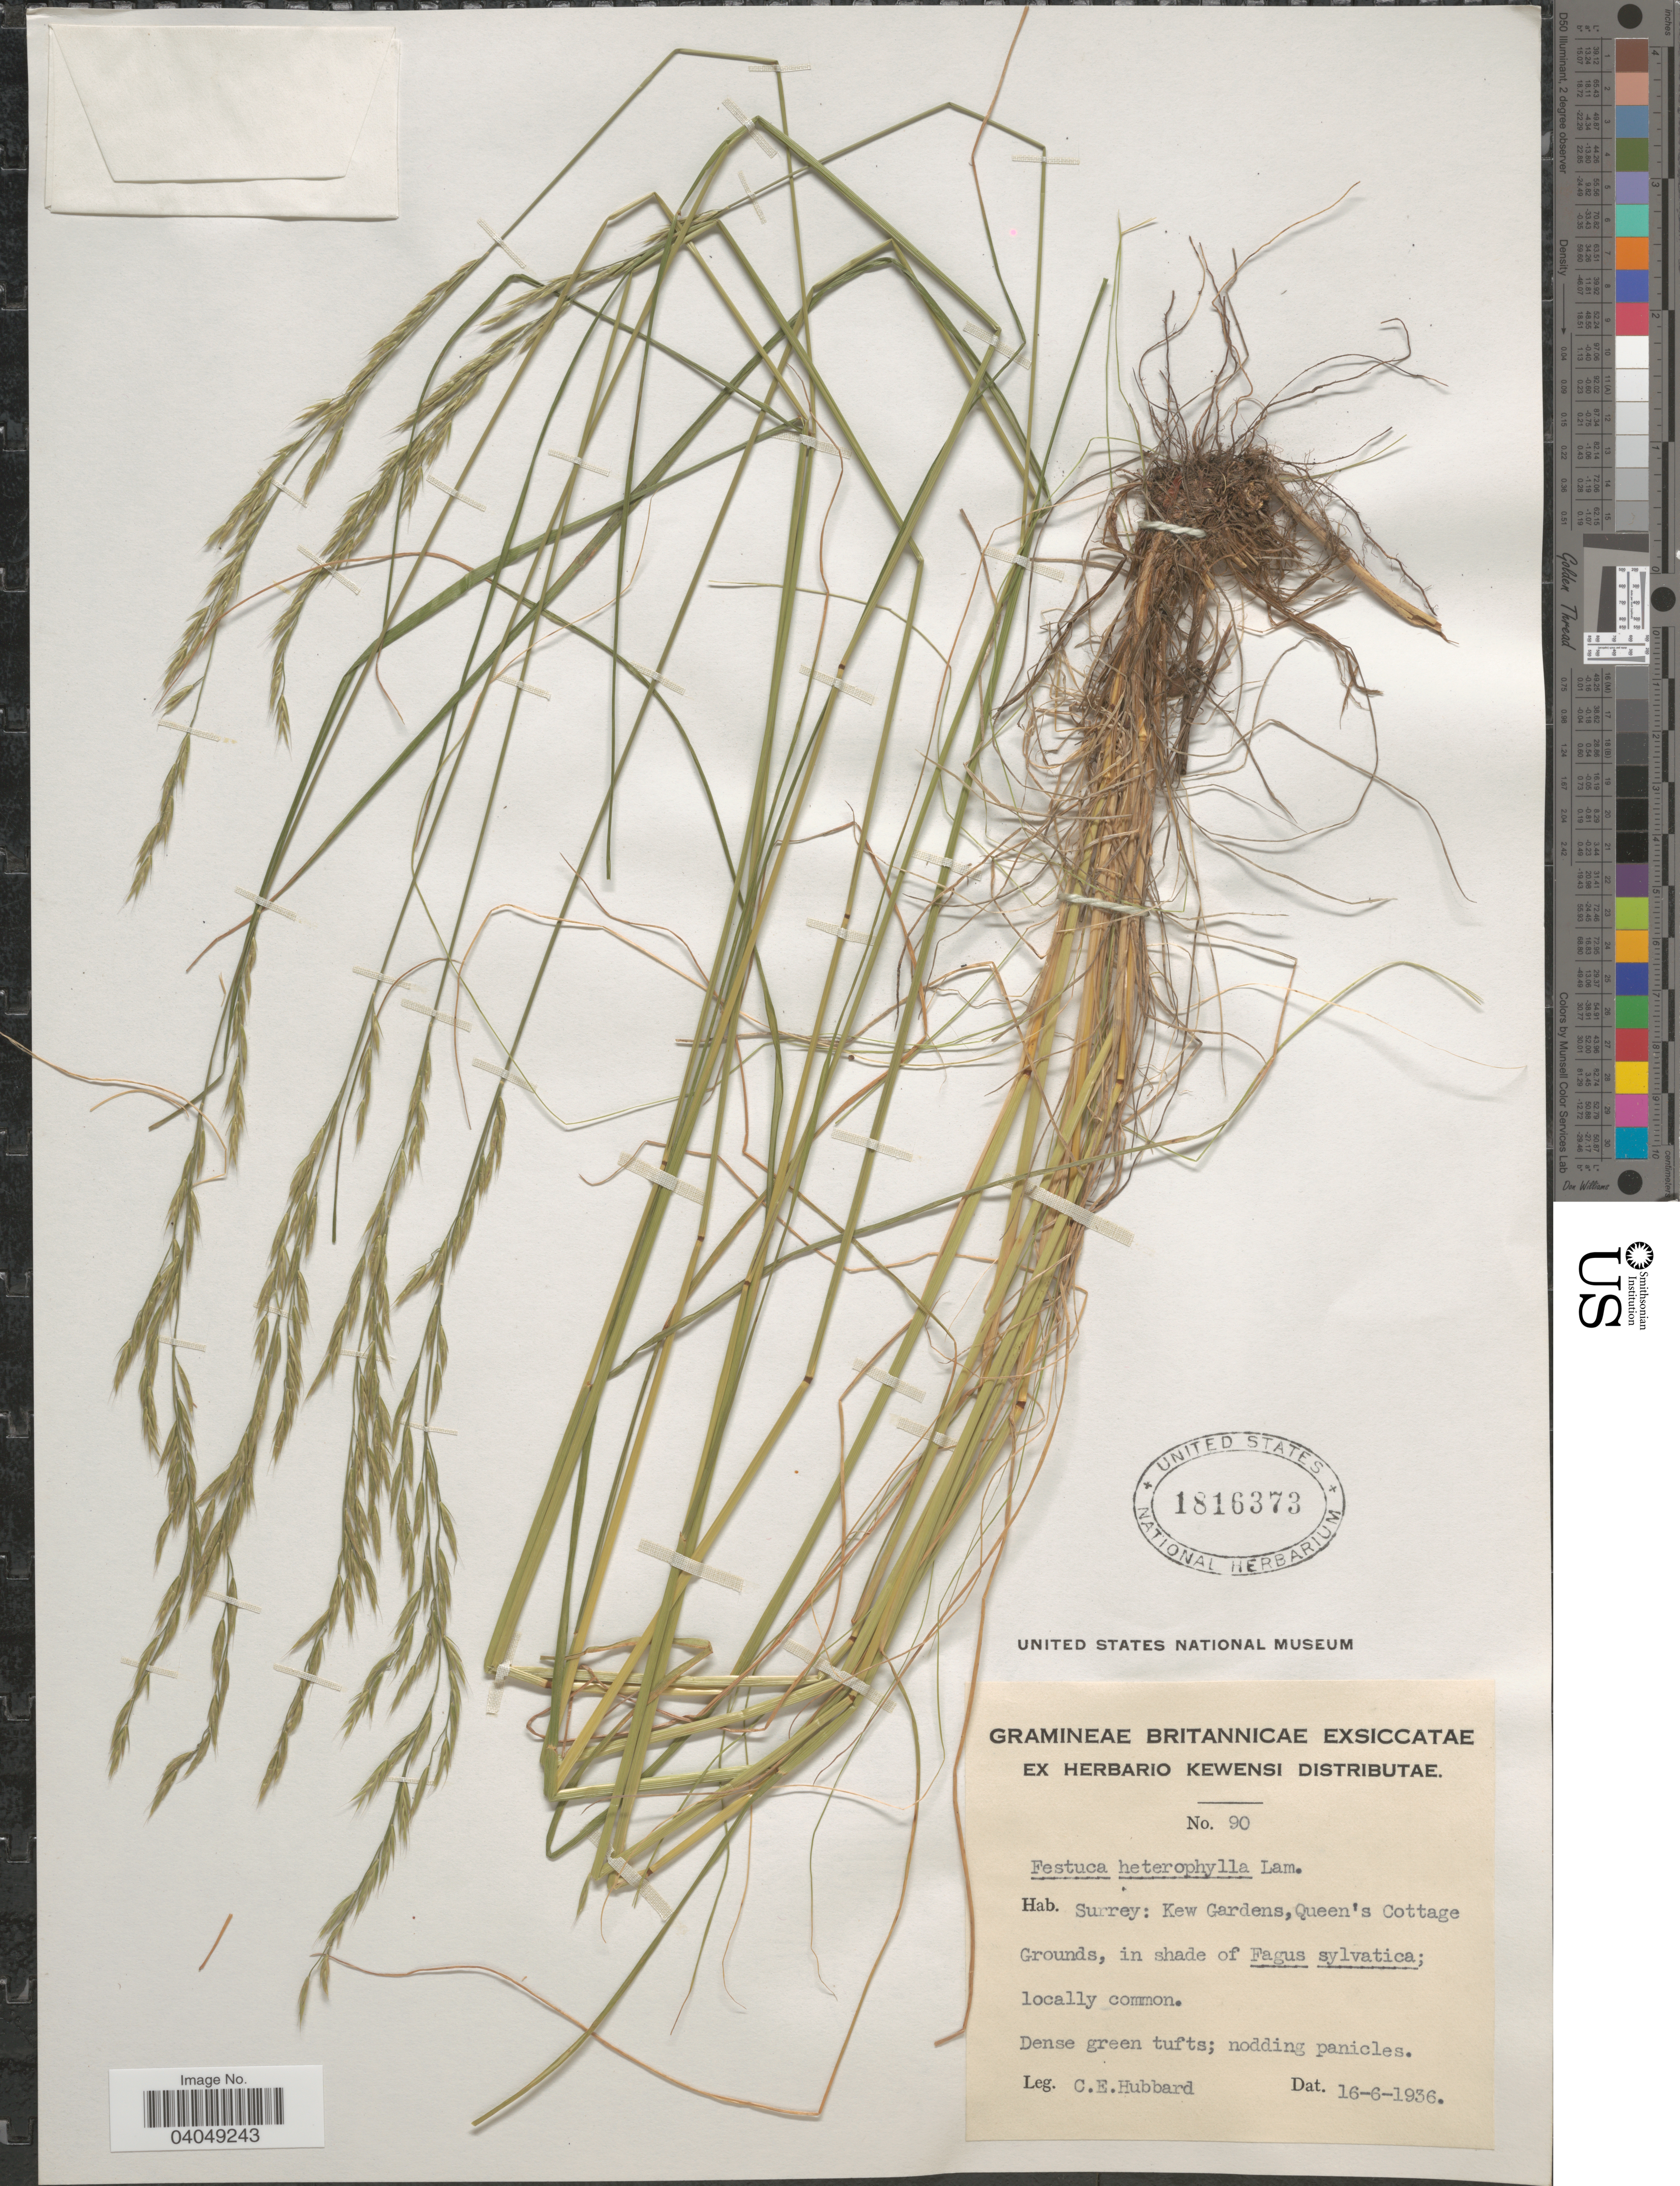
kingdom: Plantae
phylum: Tracheophyta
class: Liliopsida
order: Poales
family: Poaceae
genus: Festuca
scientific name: Festuca heterophylla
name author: Lam.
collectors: C. E. Hubbard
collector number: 90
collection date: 1936-06-16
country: United Kingdom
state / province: England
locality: Surrey: Kew Gardens, Queen's Cottage Grounds.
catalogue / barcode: US 1816373